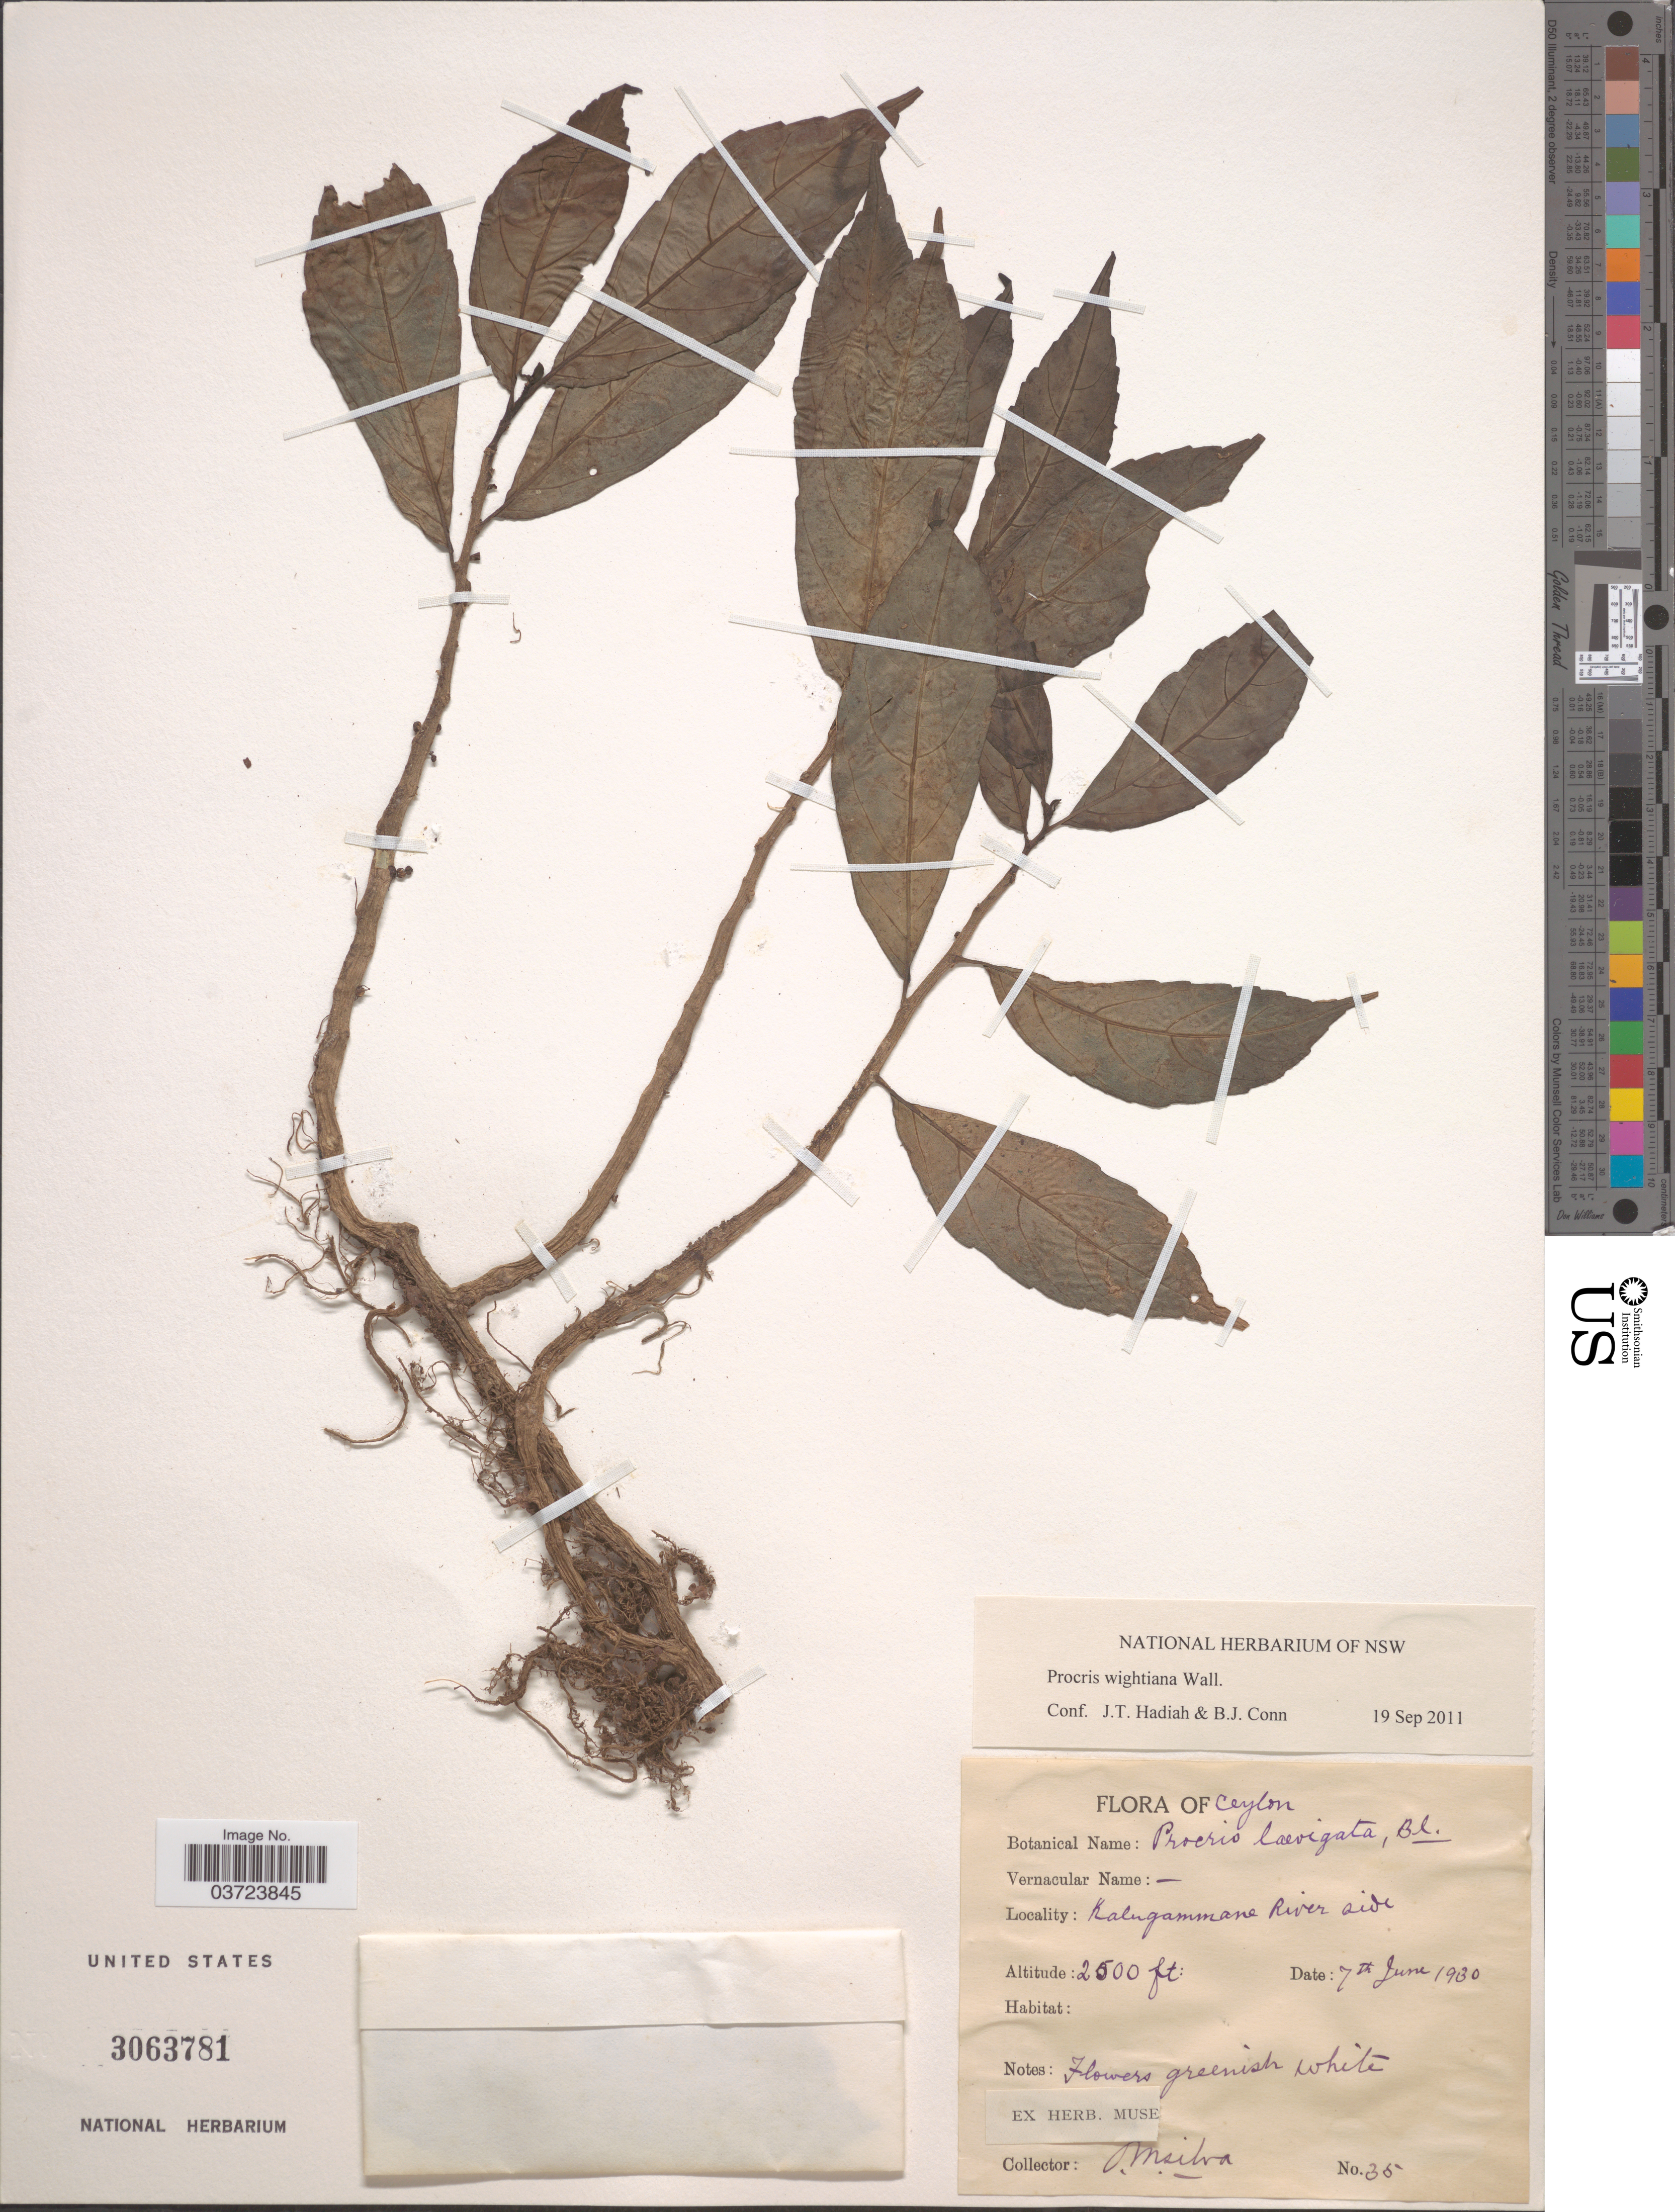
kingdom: Plantae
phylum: Tracheophyta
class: Magnoliopsida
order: Rosales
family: Urticaceae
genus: Procris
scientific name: Procris wightiana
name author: Wall. ex Wedd.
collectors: M. Silva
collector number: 35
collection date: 1930-06-07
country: Sri Lanka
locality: Ceylon. Kalugammane River side.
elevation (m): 762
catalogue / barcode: US 3063781